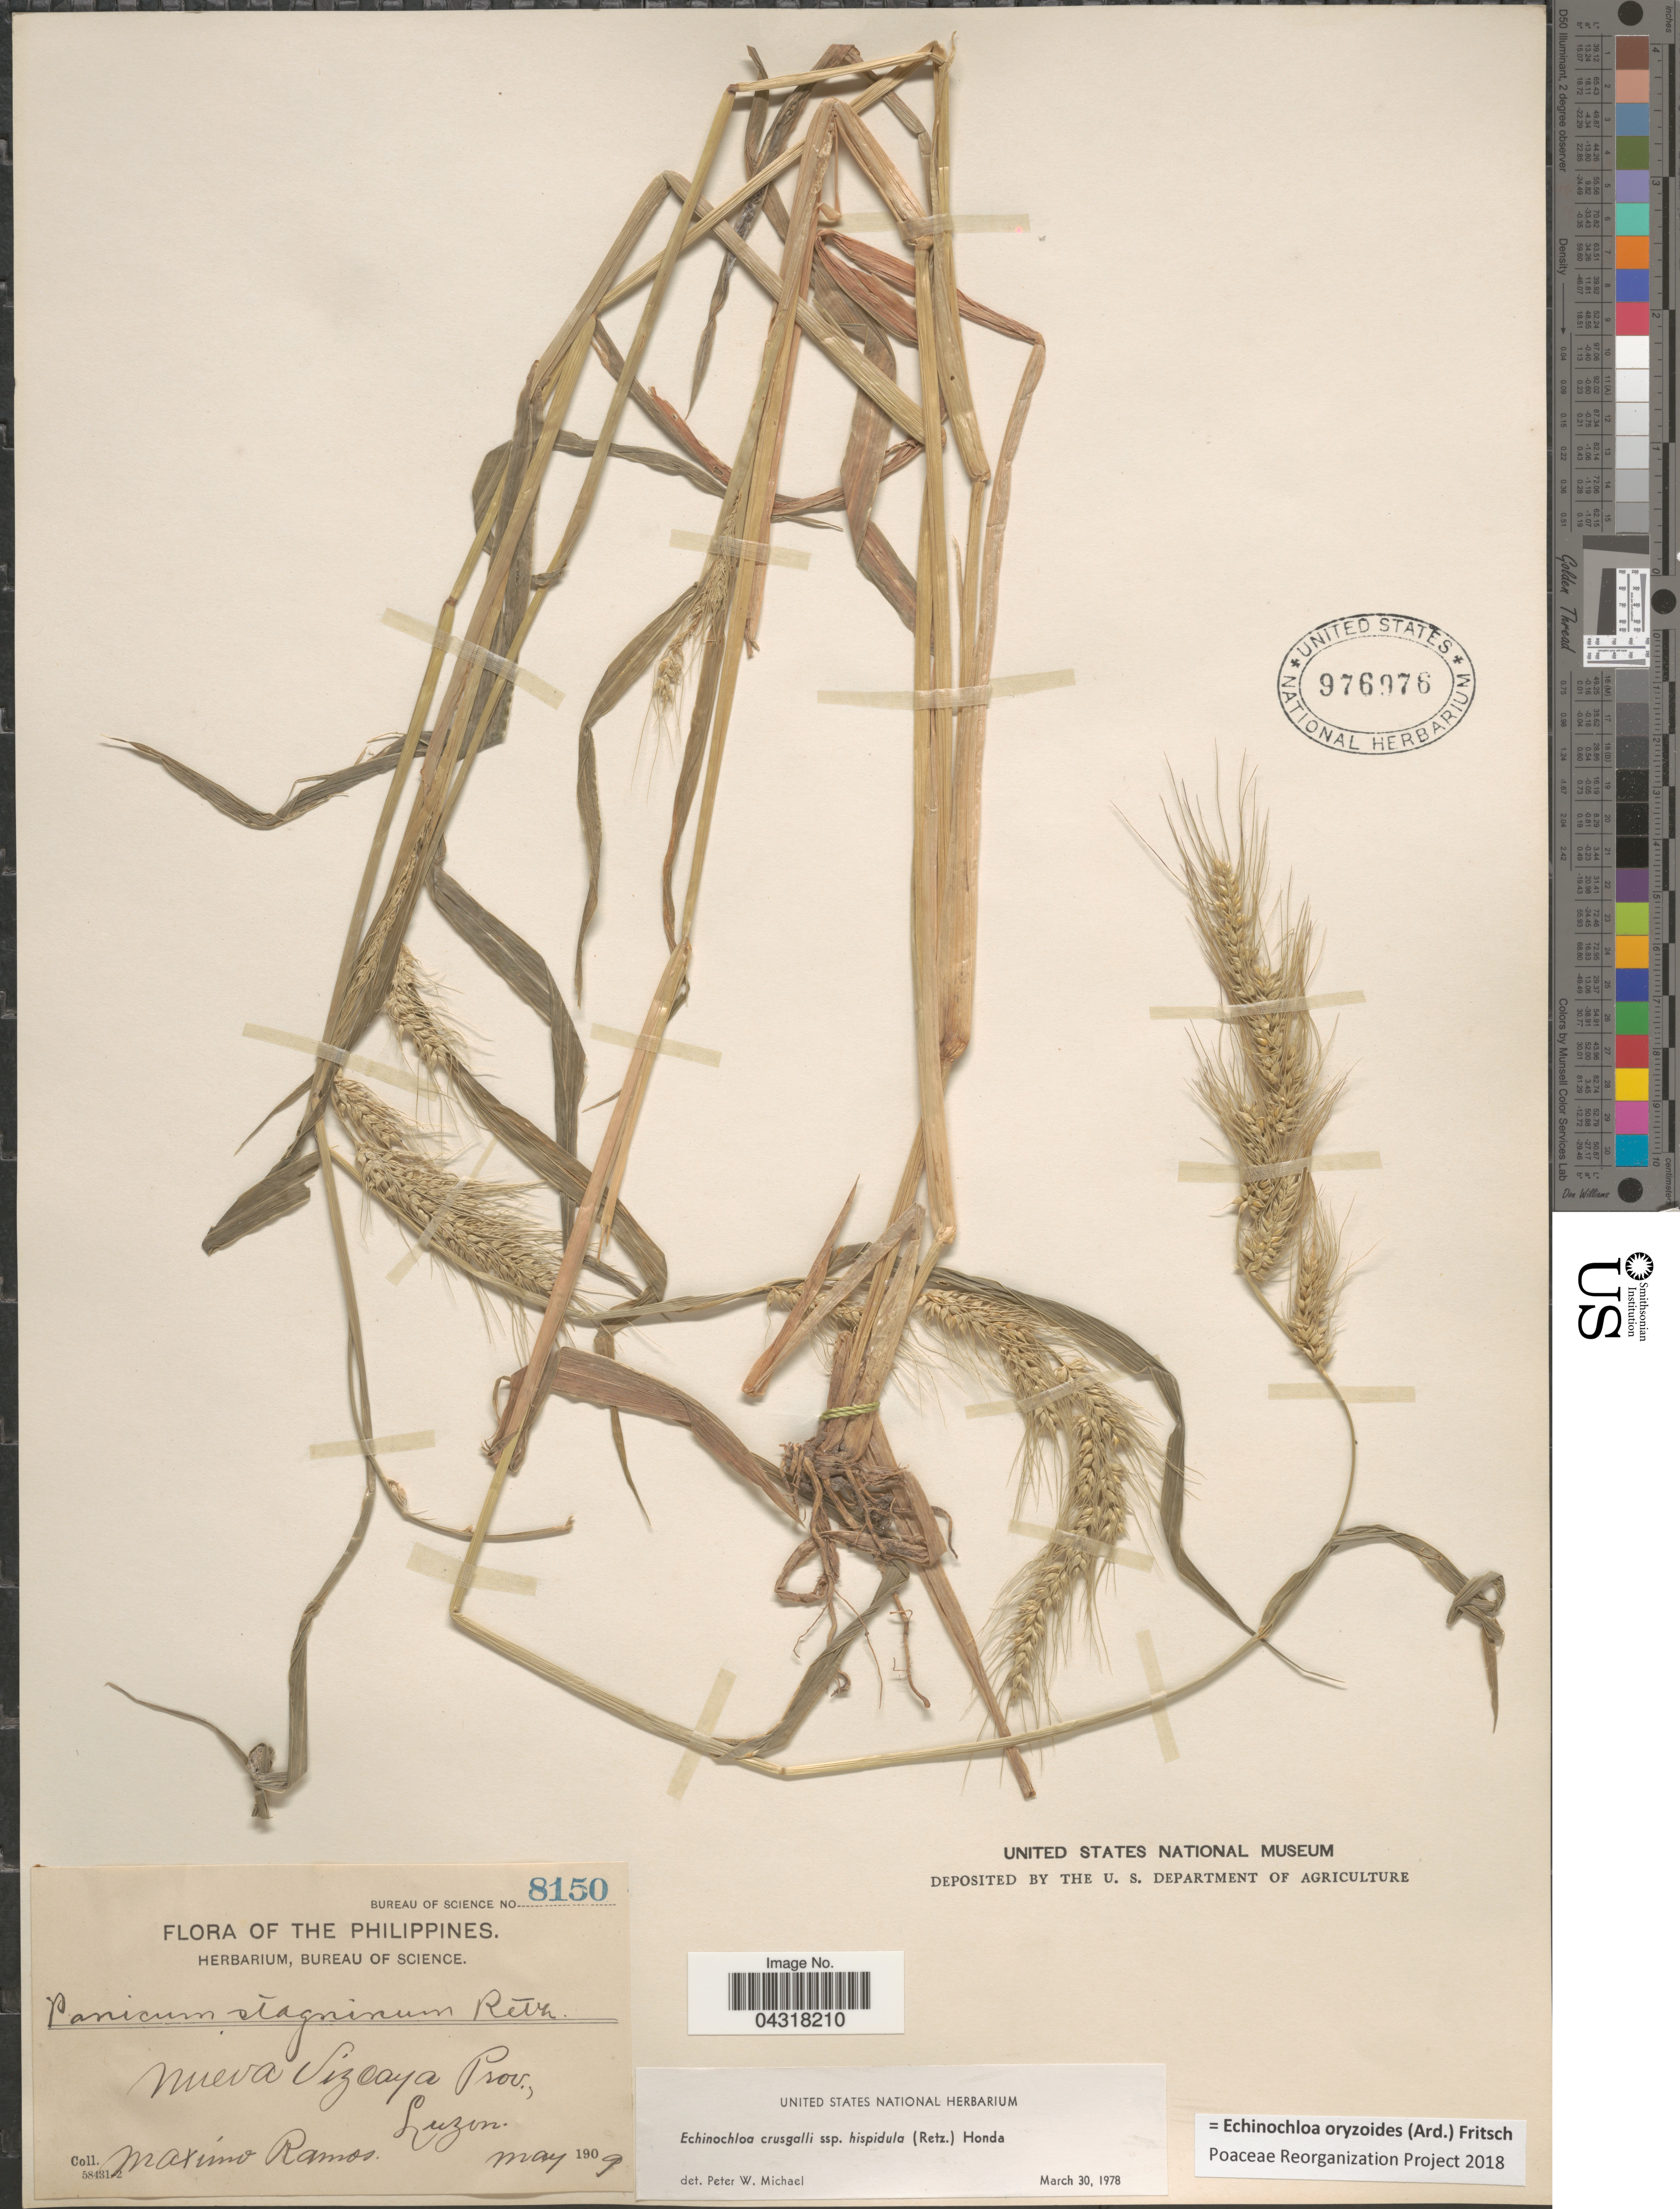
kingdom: Plantae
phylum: Tracheophyta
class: Liliopsida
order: Poales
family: Poaceae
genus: Echinochloa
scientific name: Echinochloa oryzoides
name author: (Ard.) Fritsch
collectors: M. Ramos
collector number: Bureau of Science 8150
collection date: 1909-05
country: Philippines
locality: Nueva Vizcaya Prov., Luzon.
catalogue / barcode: US 976976